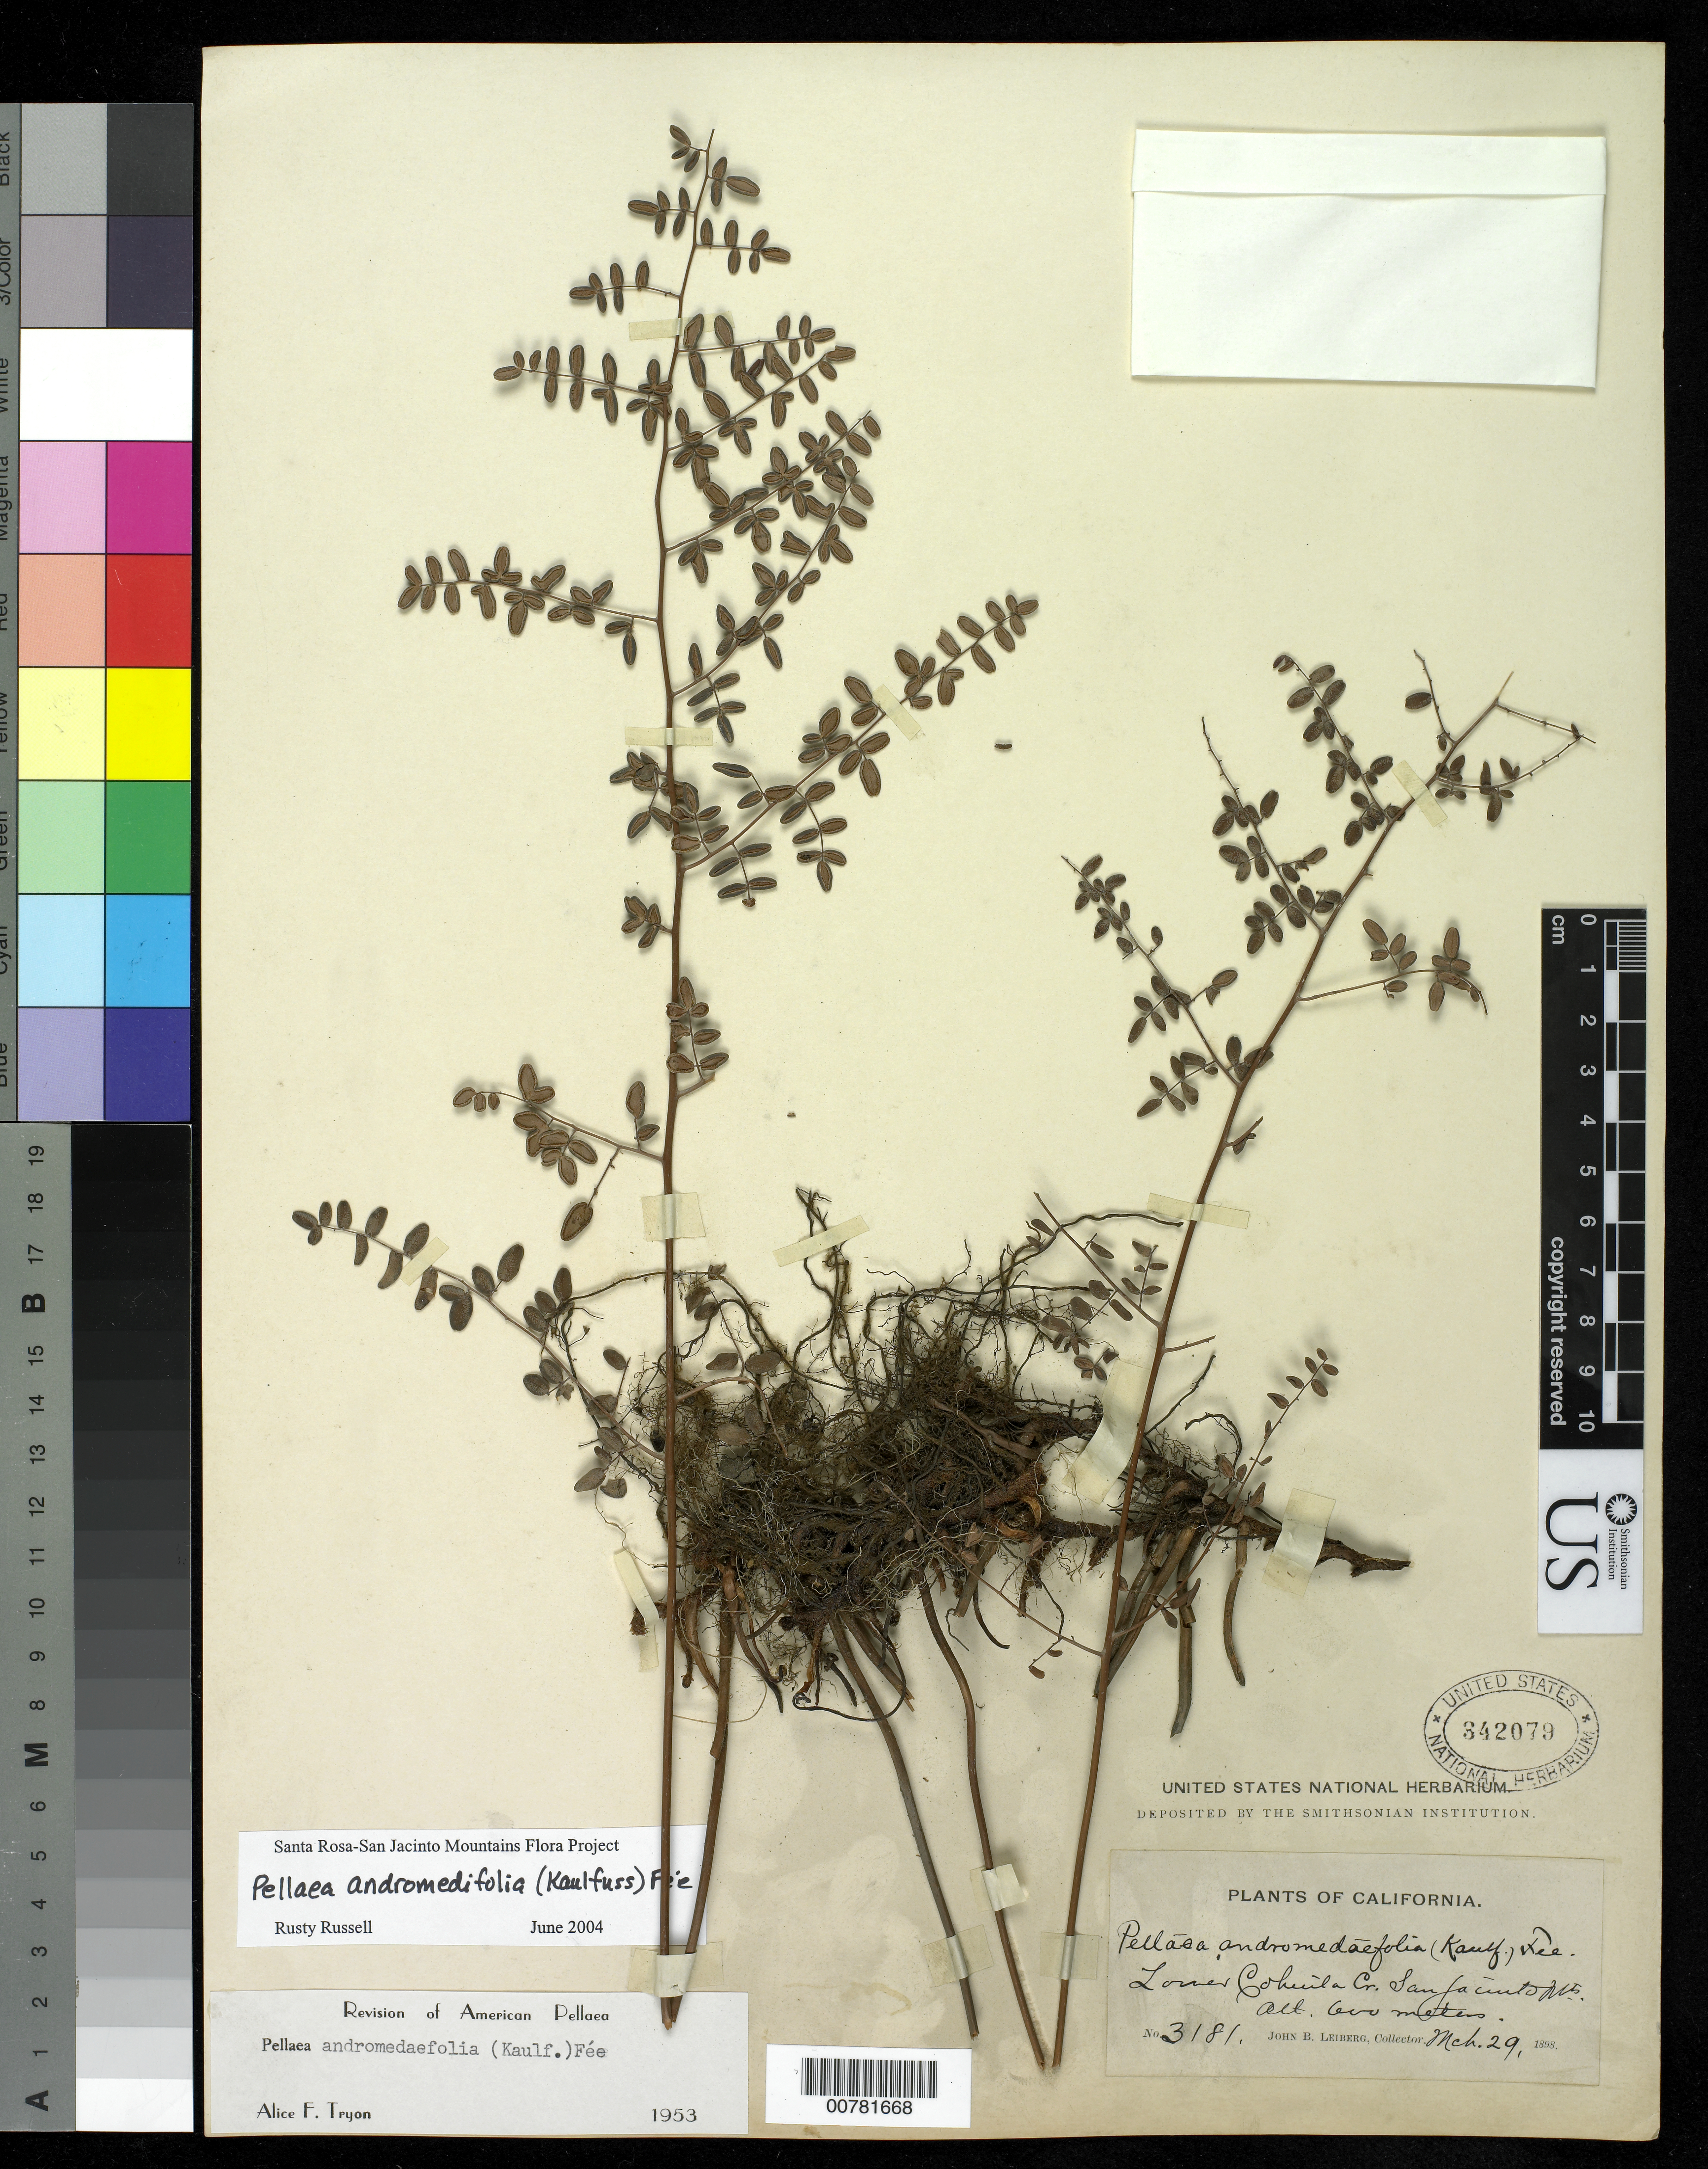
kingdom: Plantae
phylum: Tracheophyta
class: Polypodiopsida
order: Polypodiales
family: Pteridaceae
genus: Pellaea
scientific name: Pellaea andromedifolia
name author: (Kaulf.) Fée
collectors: J. B. Leiberg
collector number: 3181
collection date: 1898-03-29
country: United States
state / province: California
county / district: Riverside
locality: Lower Coguila Cr. San Jacinto Mts.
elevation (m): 600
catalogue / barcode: US 342079